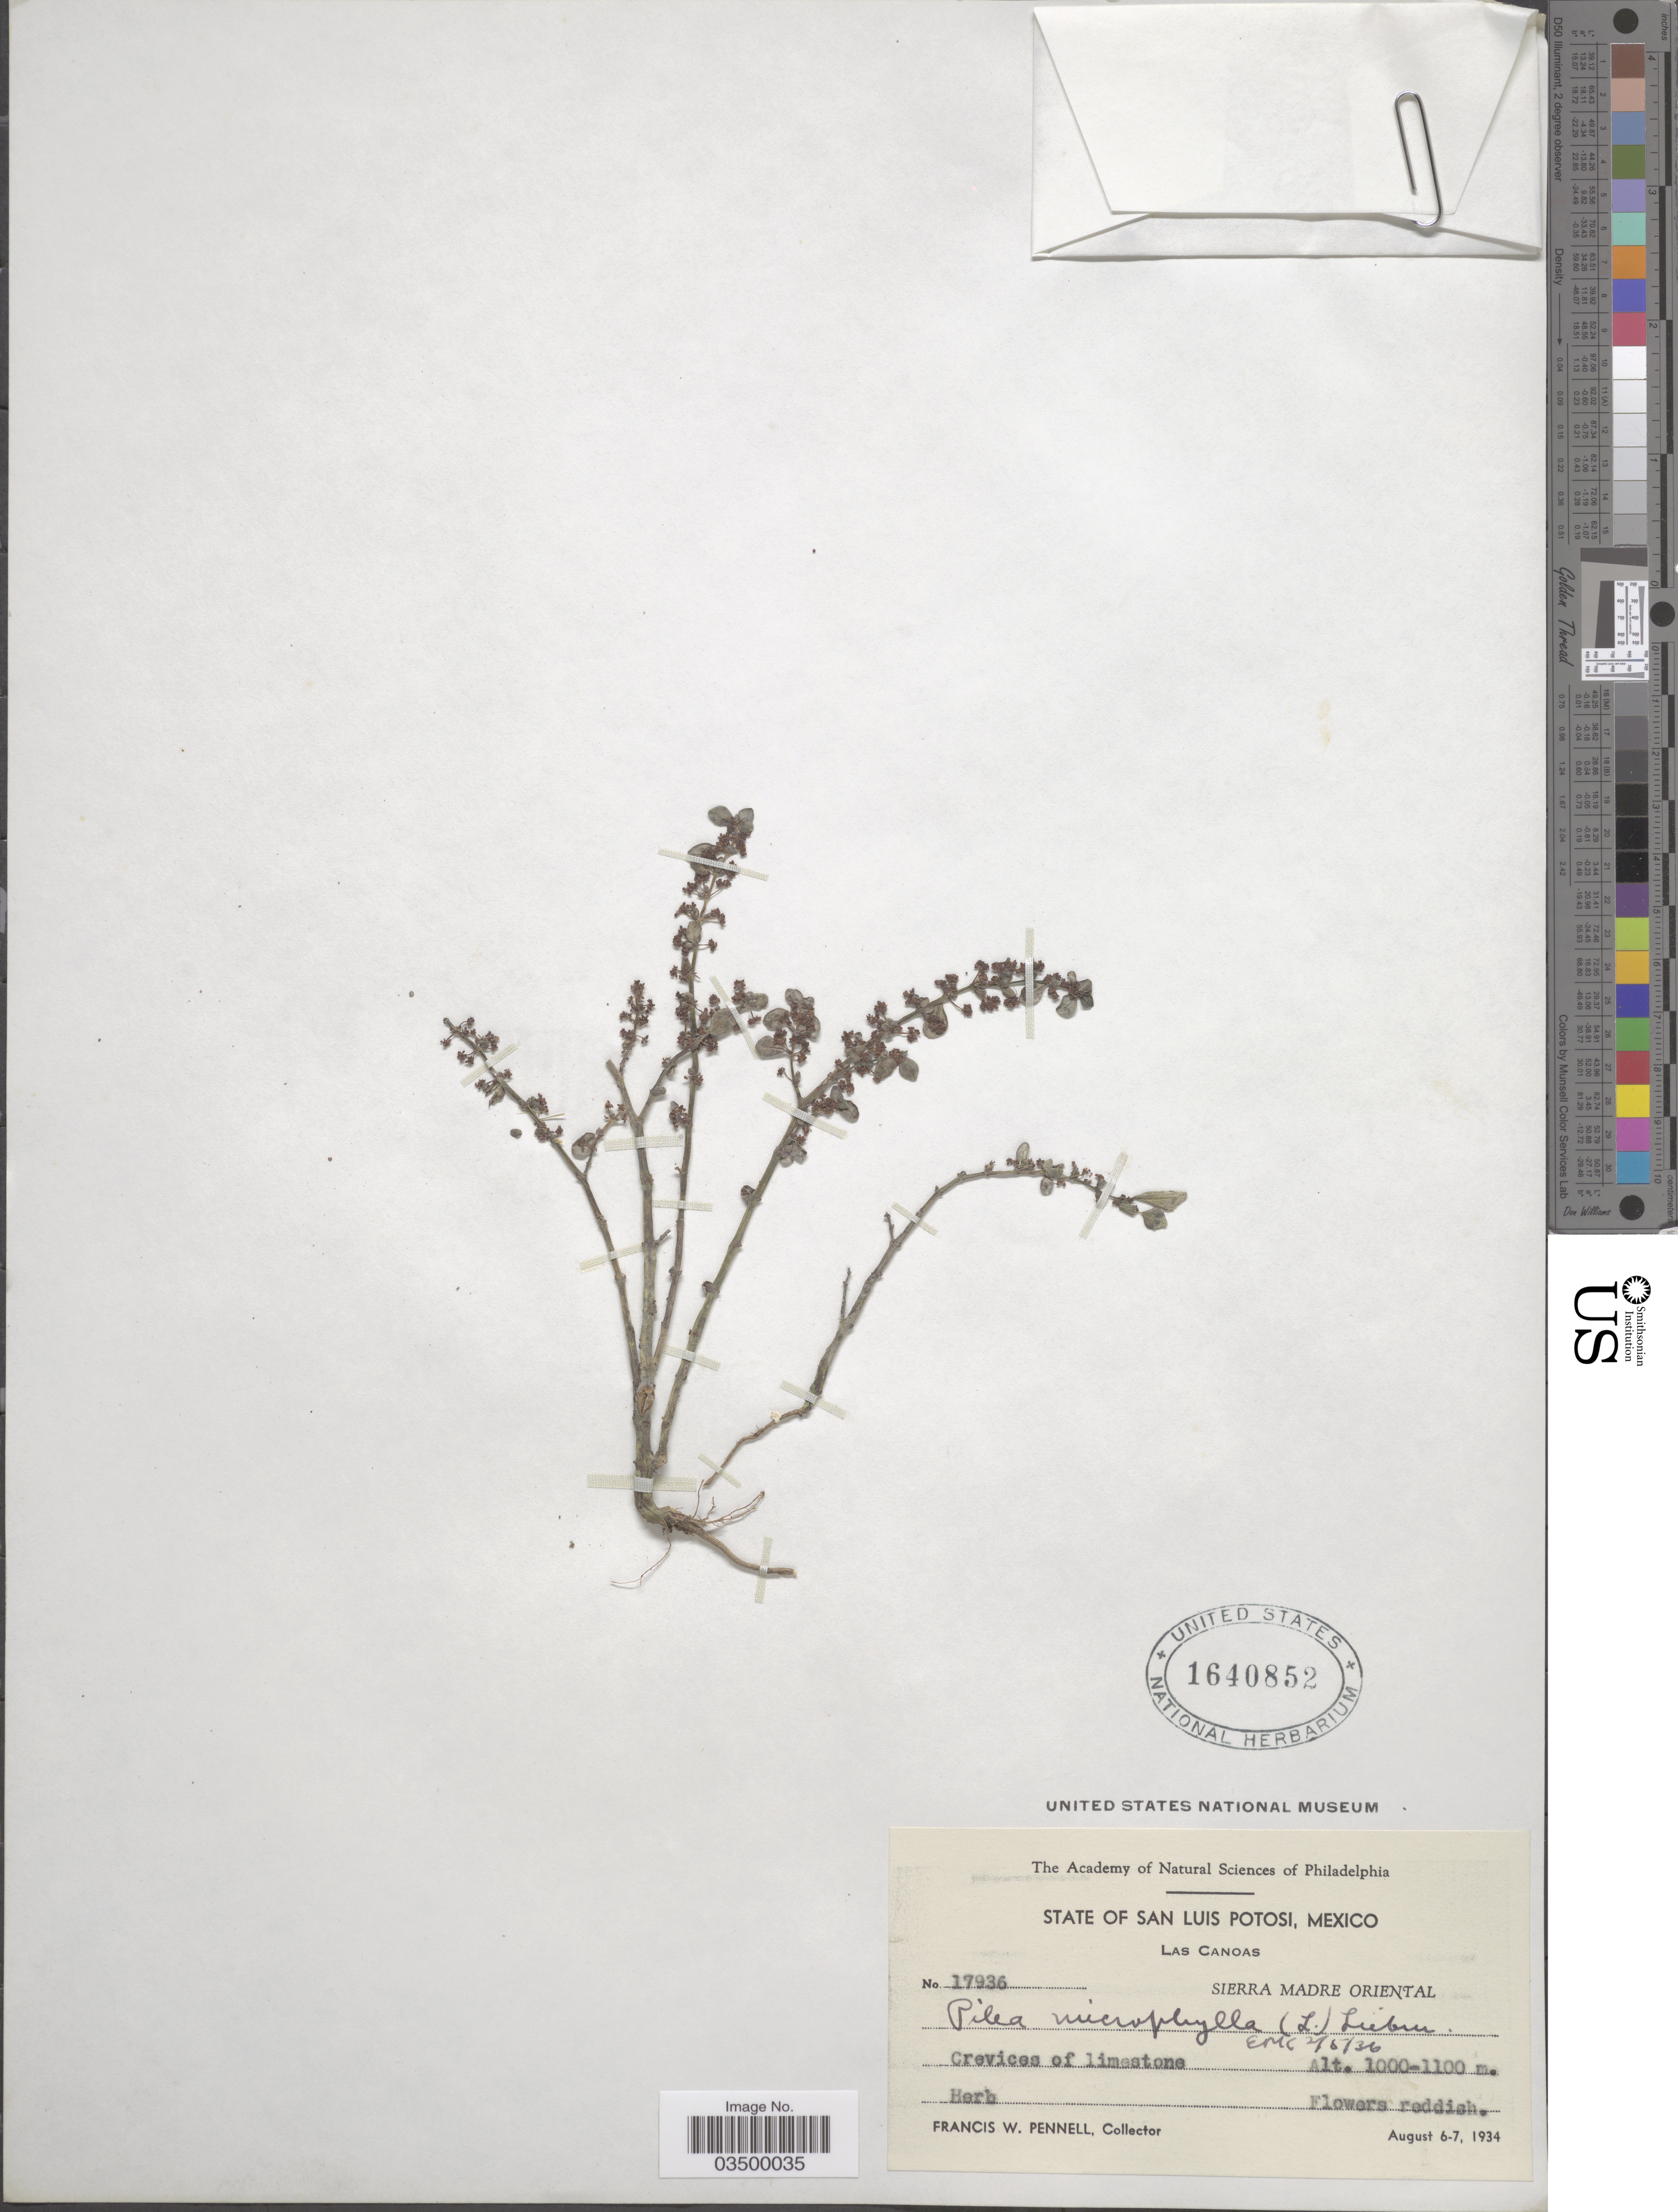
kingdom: Plantae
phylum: Tracheophyta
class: Magnoliopsida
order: Rosales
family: Urticaceae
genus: Pilea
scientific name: Pilea microphylla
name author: (L.) Liebm.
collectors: F. W. Pennell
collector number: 17936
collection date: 1934-08-06/1934-08-07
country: Mexico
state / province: San Luis Potosí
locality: Las Canoas. Sierra Madre Oriental.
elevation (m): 1000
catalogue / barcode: US 1640852